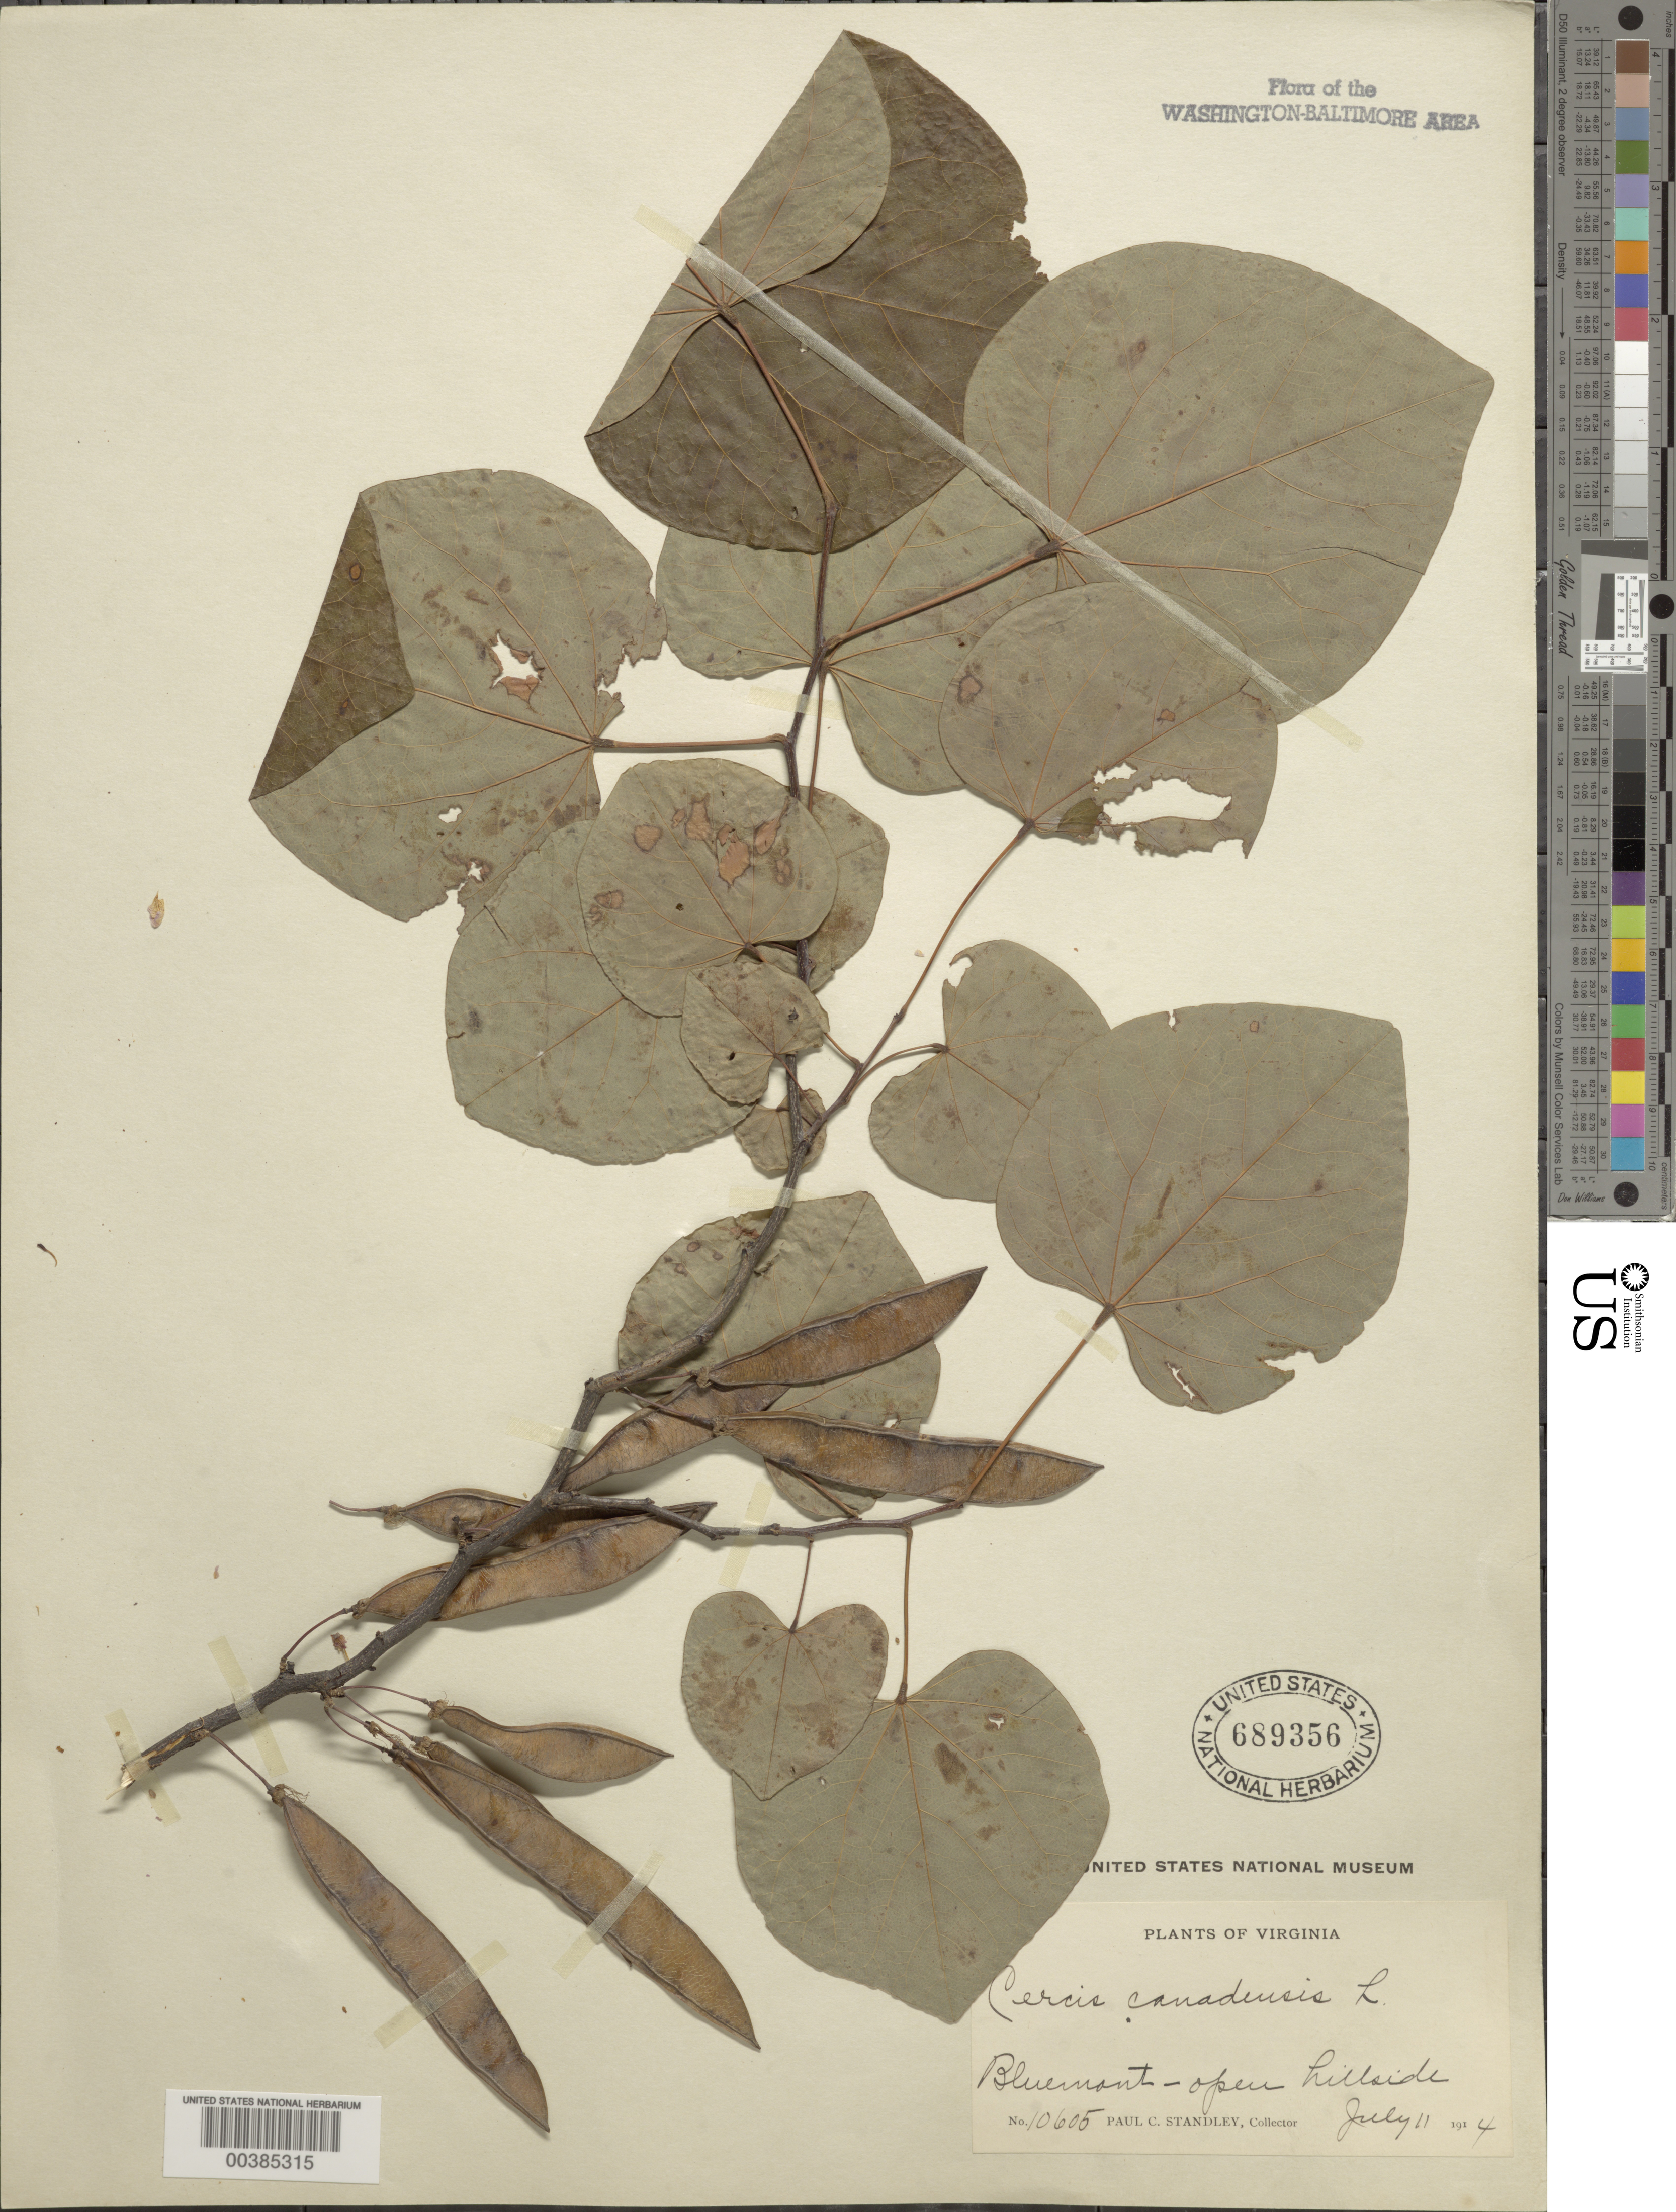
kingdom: Plantae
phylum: Tracheophyta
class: Magnoliopsida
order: Fabales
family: Fabaceae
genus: Cercis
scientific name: Cercis canadensis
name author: L.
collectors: P. C. Standley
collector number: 10605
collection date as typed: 11 Jul 1914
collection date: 1914-07-11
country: United States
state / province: Virginia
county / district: Loudoun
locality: Bluemont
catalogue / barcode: US 689356